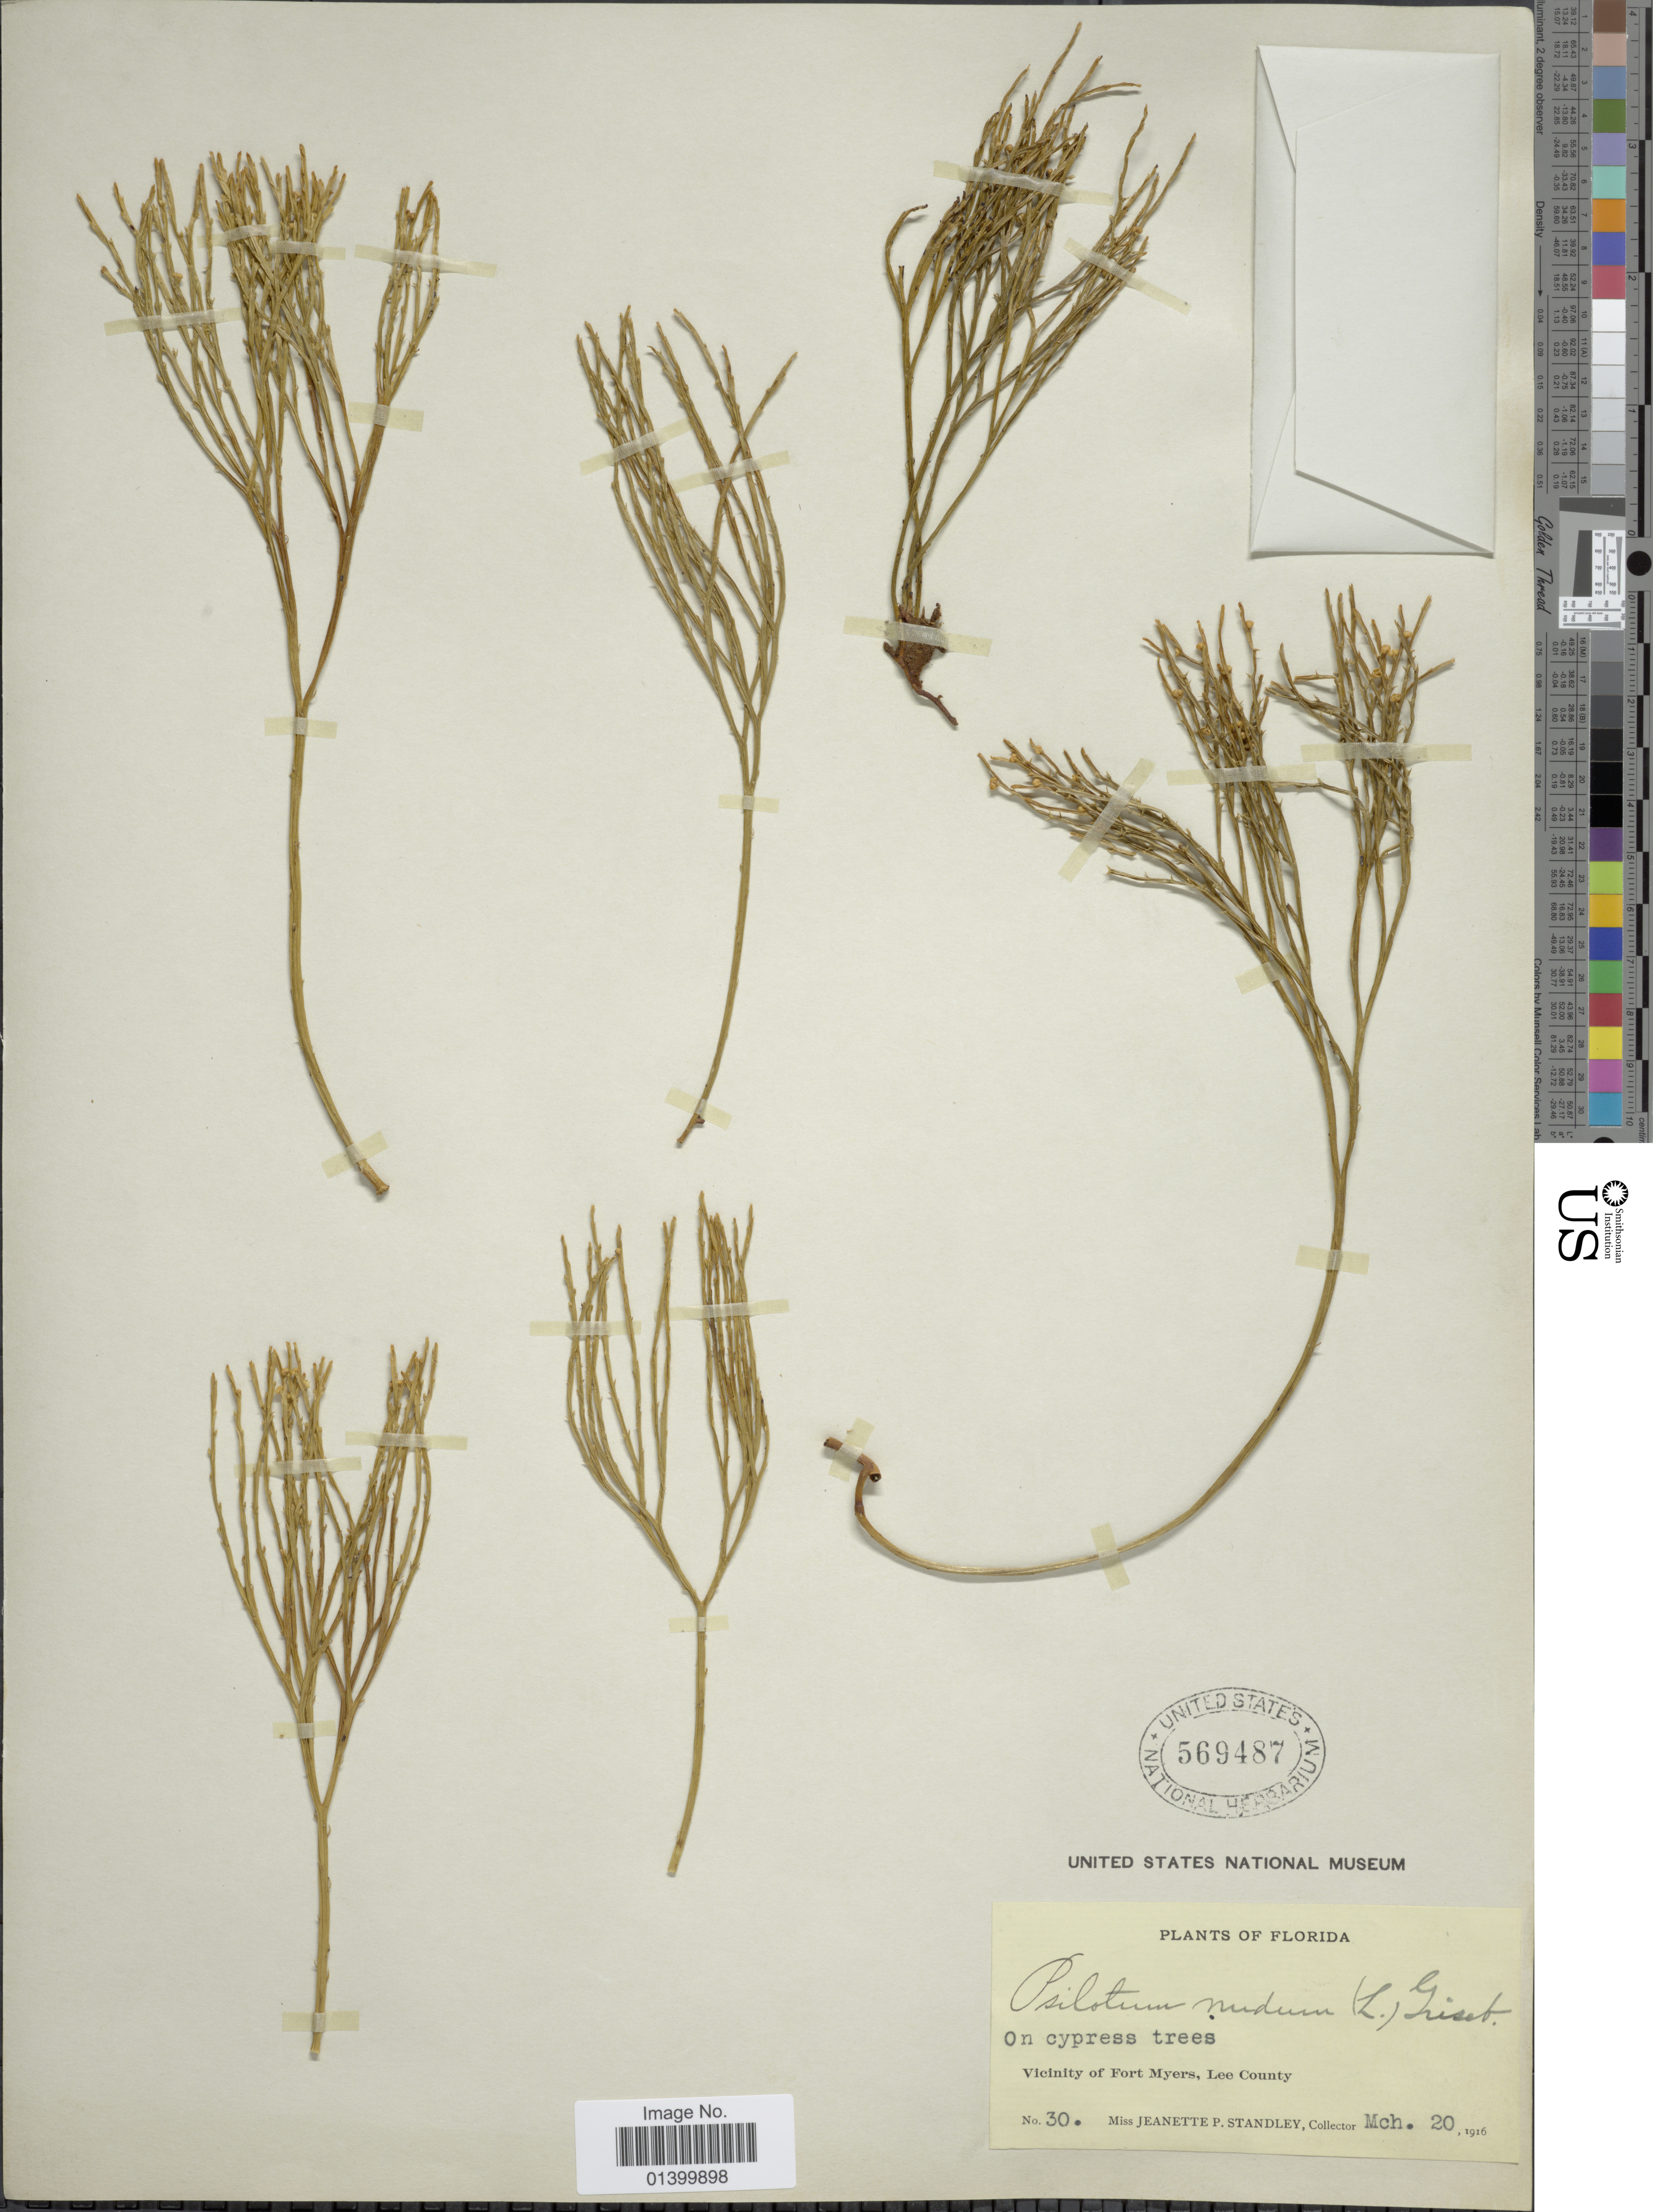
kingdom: Plantae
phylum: Tracheophyta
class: Polypodiopsida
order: Psilotales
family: Psilotaceae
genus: Psilotum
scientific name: Psilotum nudum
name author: (L.) P. Beauv.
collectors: J. P. Standley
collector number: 30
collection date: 1916-03-20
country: United States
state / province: Florida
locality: Vicinity of Fort Myers, Lee County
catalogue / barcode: US 569487